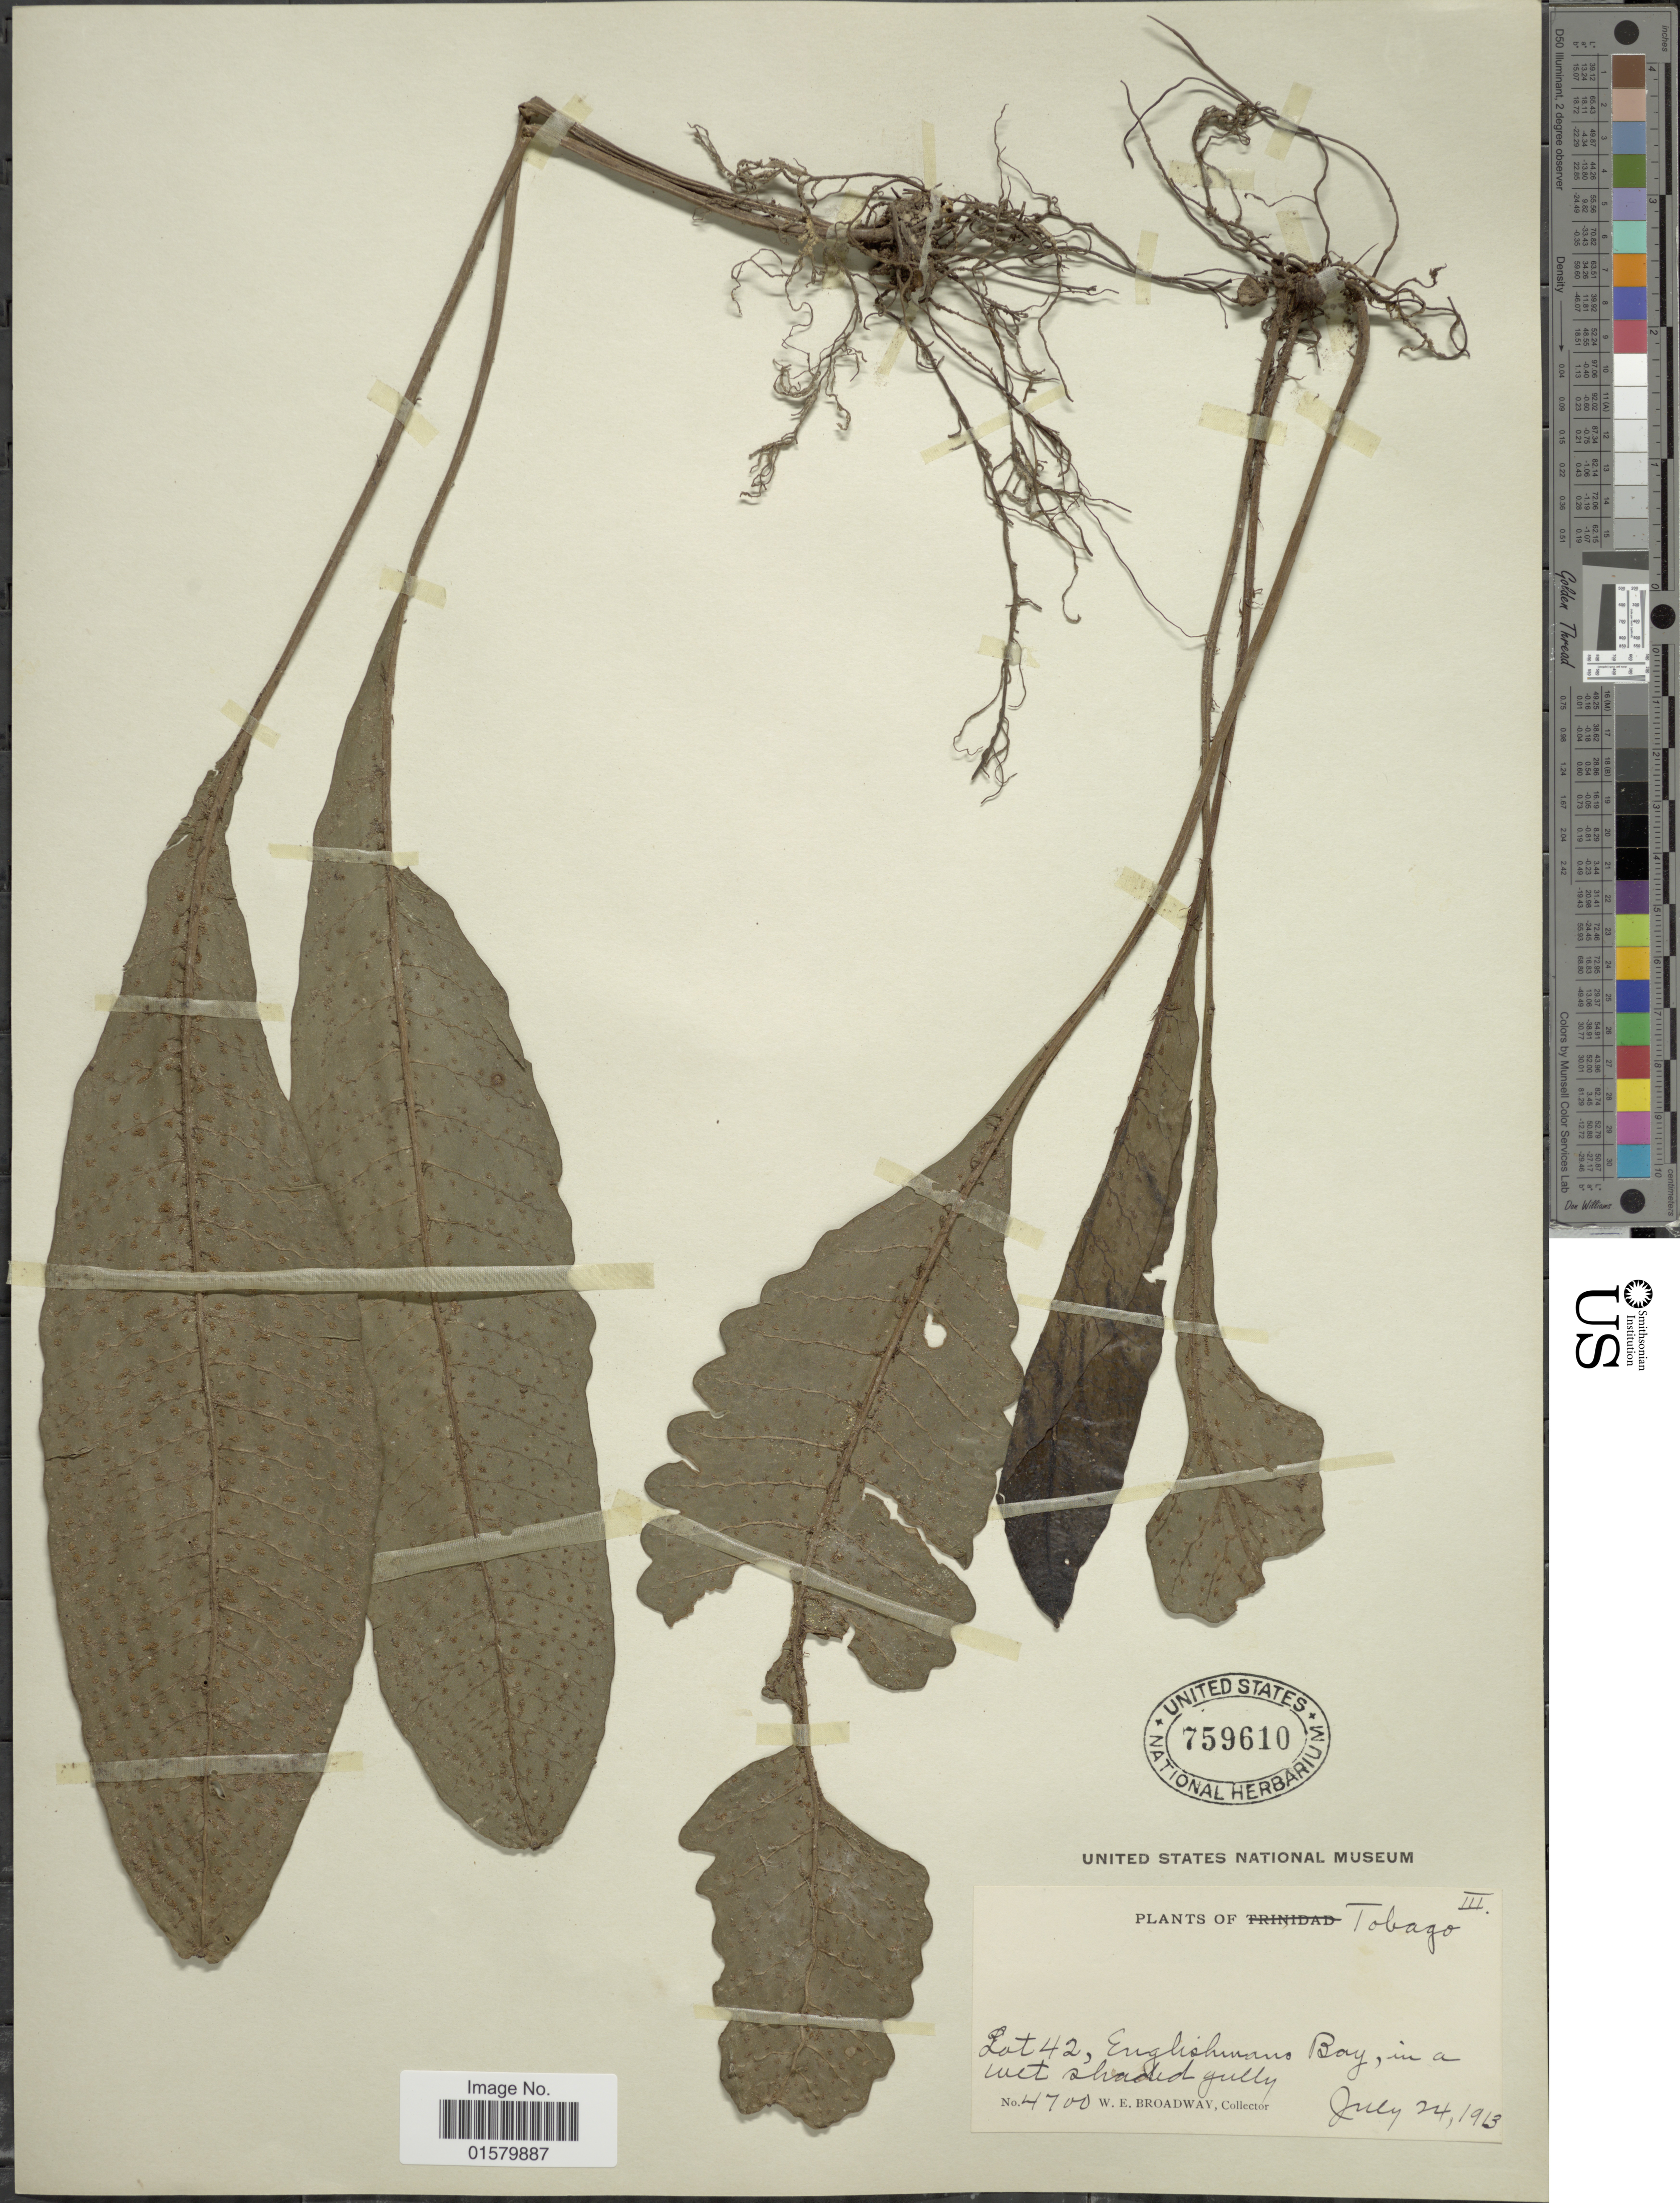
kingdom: Plantae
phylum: Tracheophyta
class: Polypodiopsida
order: Polypodiales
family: Tectariaceae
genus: Tectaria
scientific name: Tectaria plantaginea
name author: (Jacq.) Maxon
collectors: W. E. Broadway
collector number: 4700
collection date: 1913-07-24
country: Trinidad and Tobago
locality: Tobago, Lot 42, Englishman's Bay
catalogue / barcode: US 759610